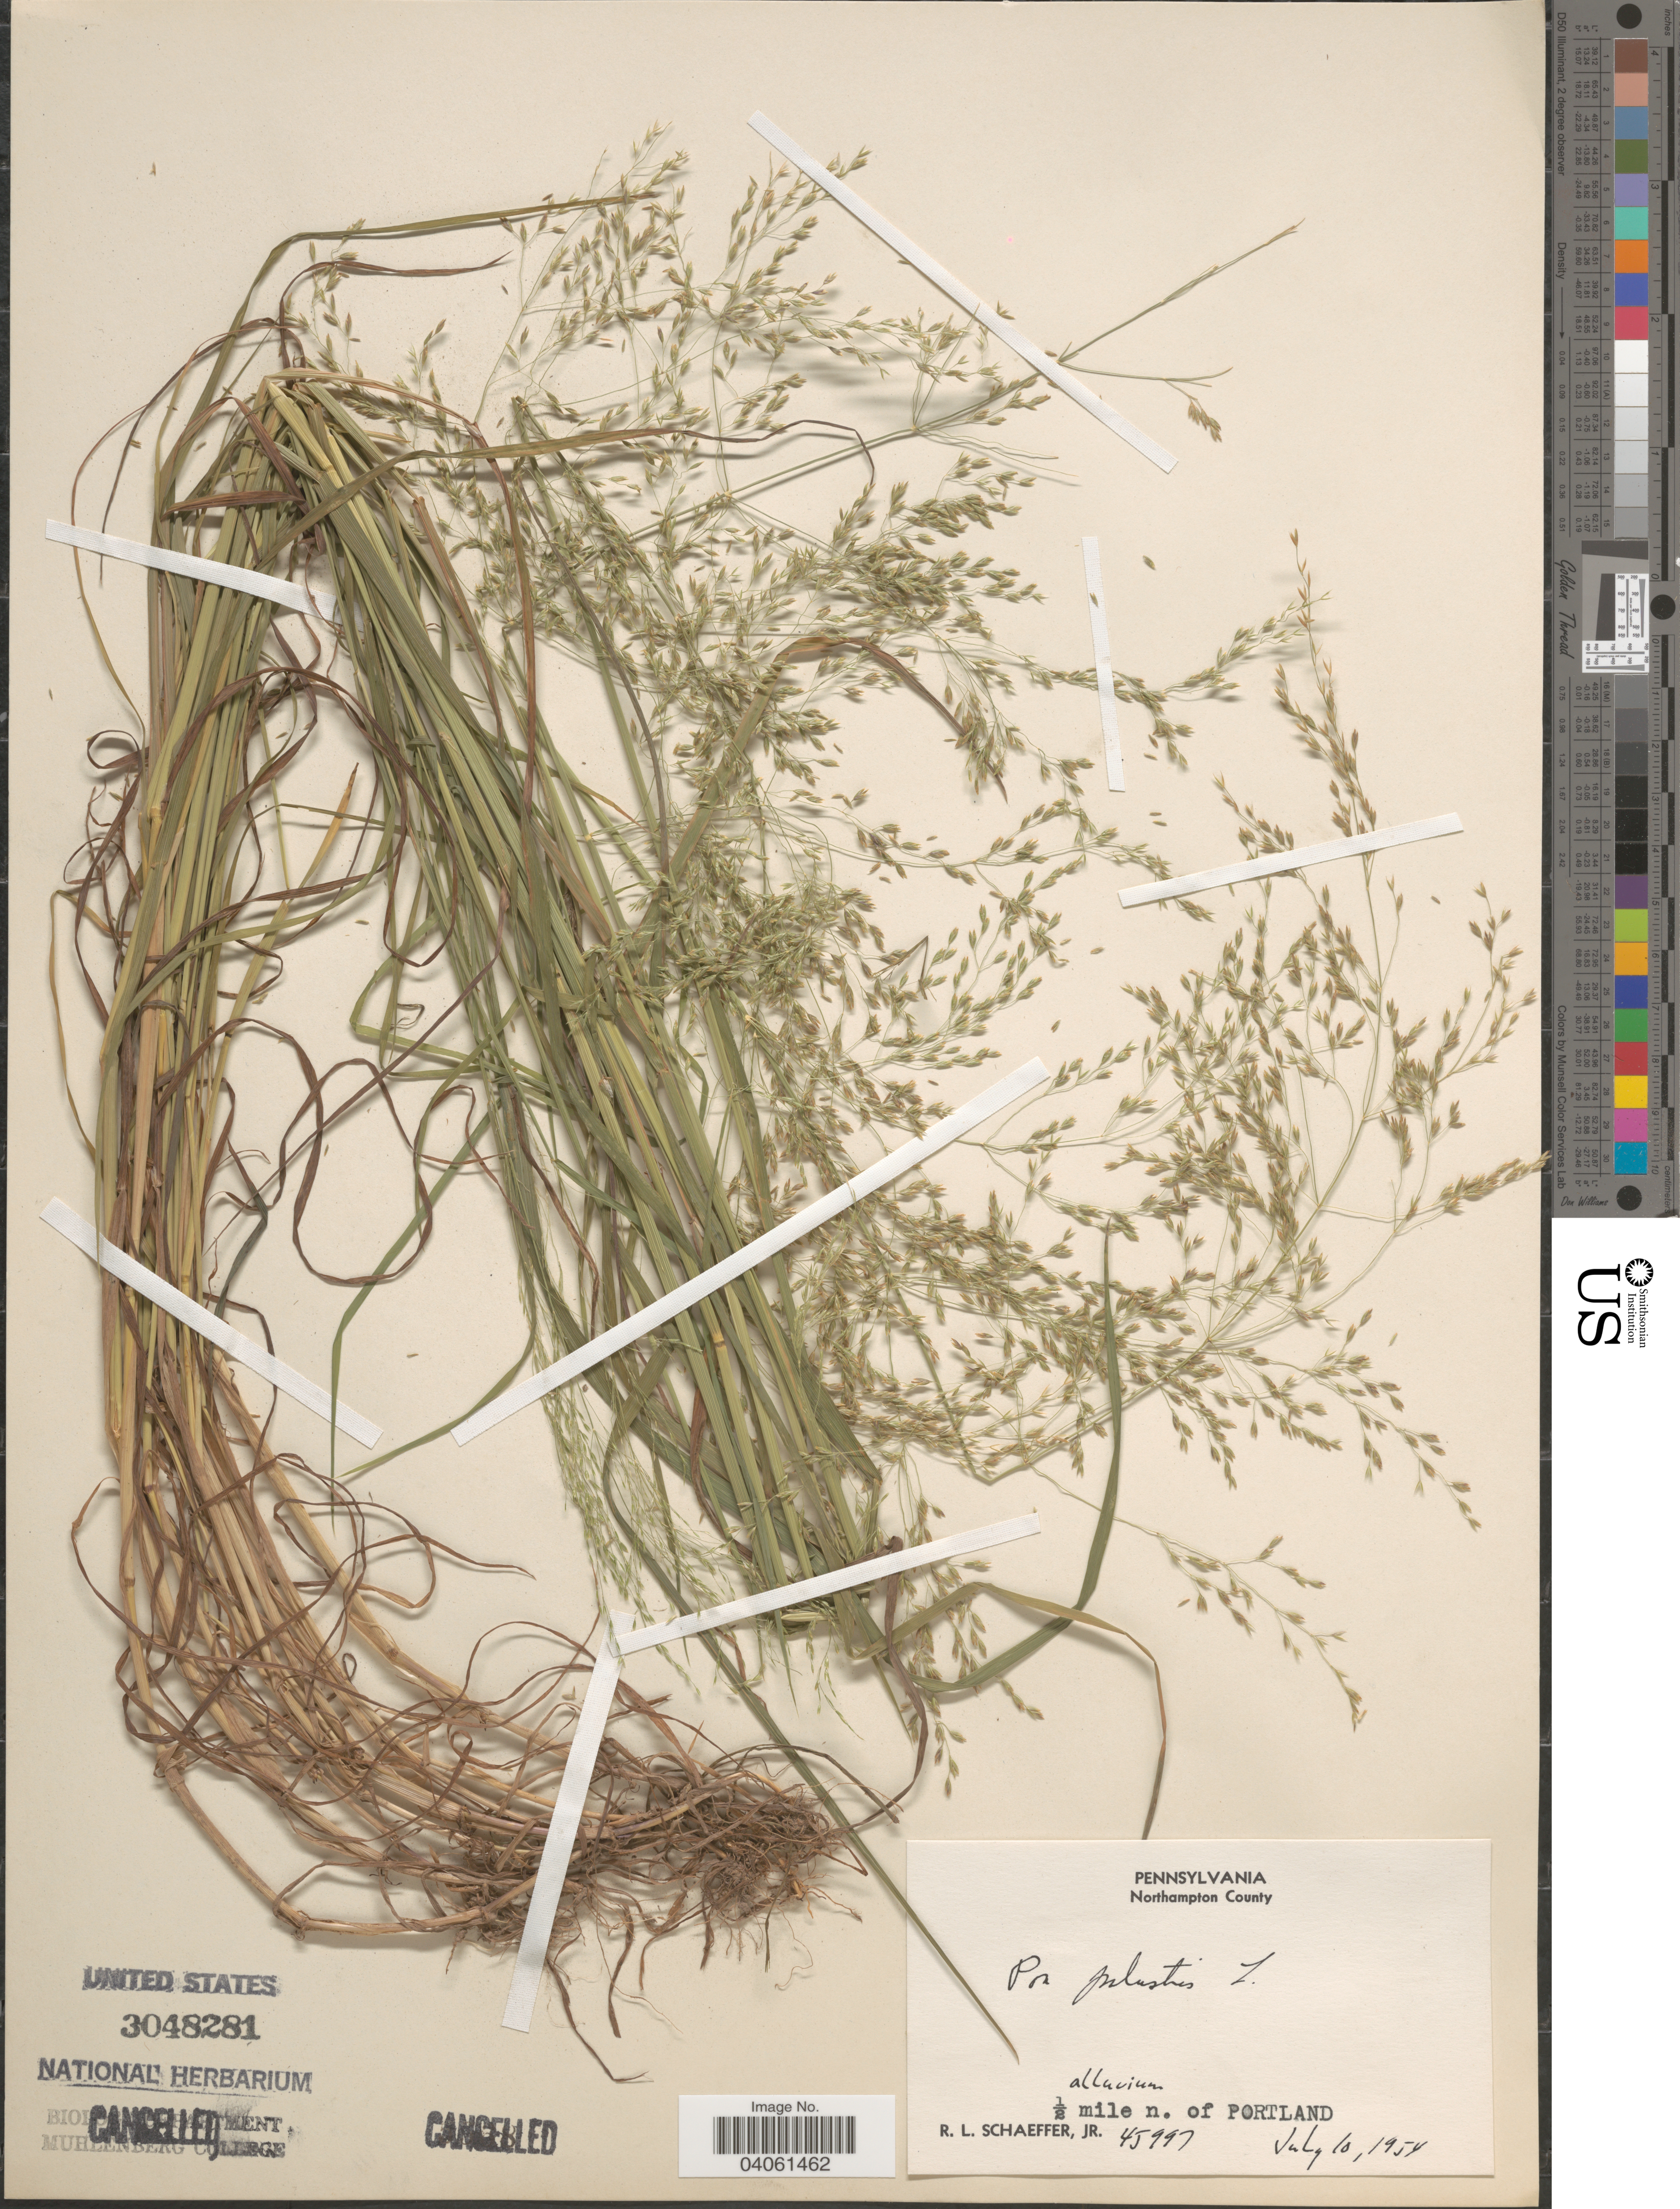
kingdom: Plantae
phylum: Tracheophyta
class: Liliopsida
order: Poales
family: Poaceae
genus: Poa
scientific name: Poa palustris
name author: L.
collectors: R. L. Schaeffer Jr.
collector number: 45997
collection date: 1954-07-10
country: United States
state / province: Pennsylvania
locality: Northampton County. ½ mile n. of Portland.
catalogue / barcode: US 3048281